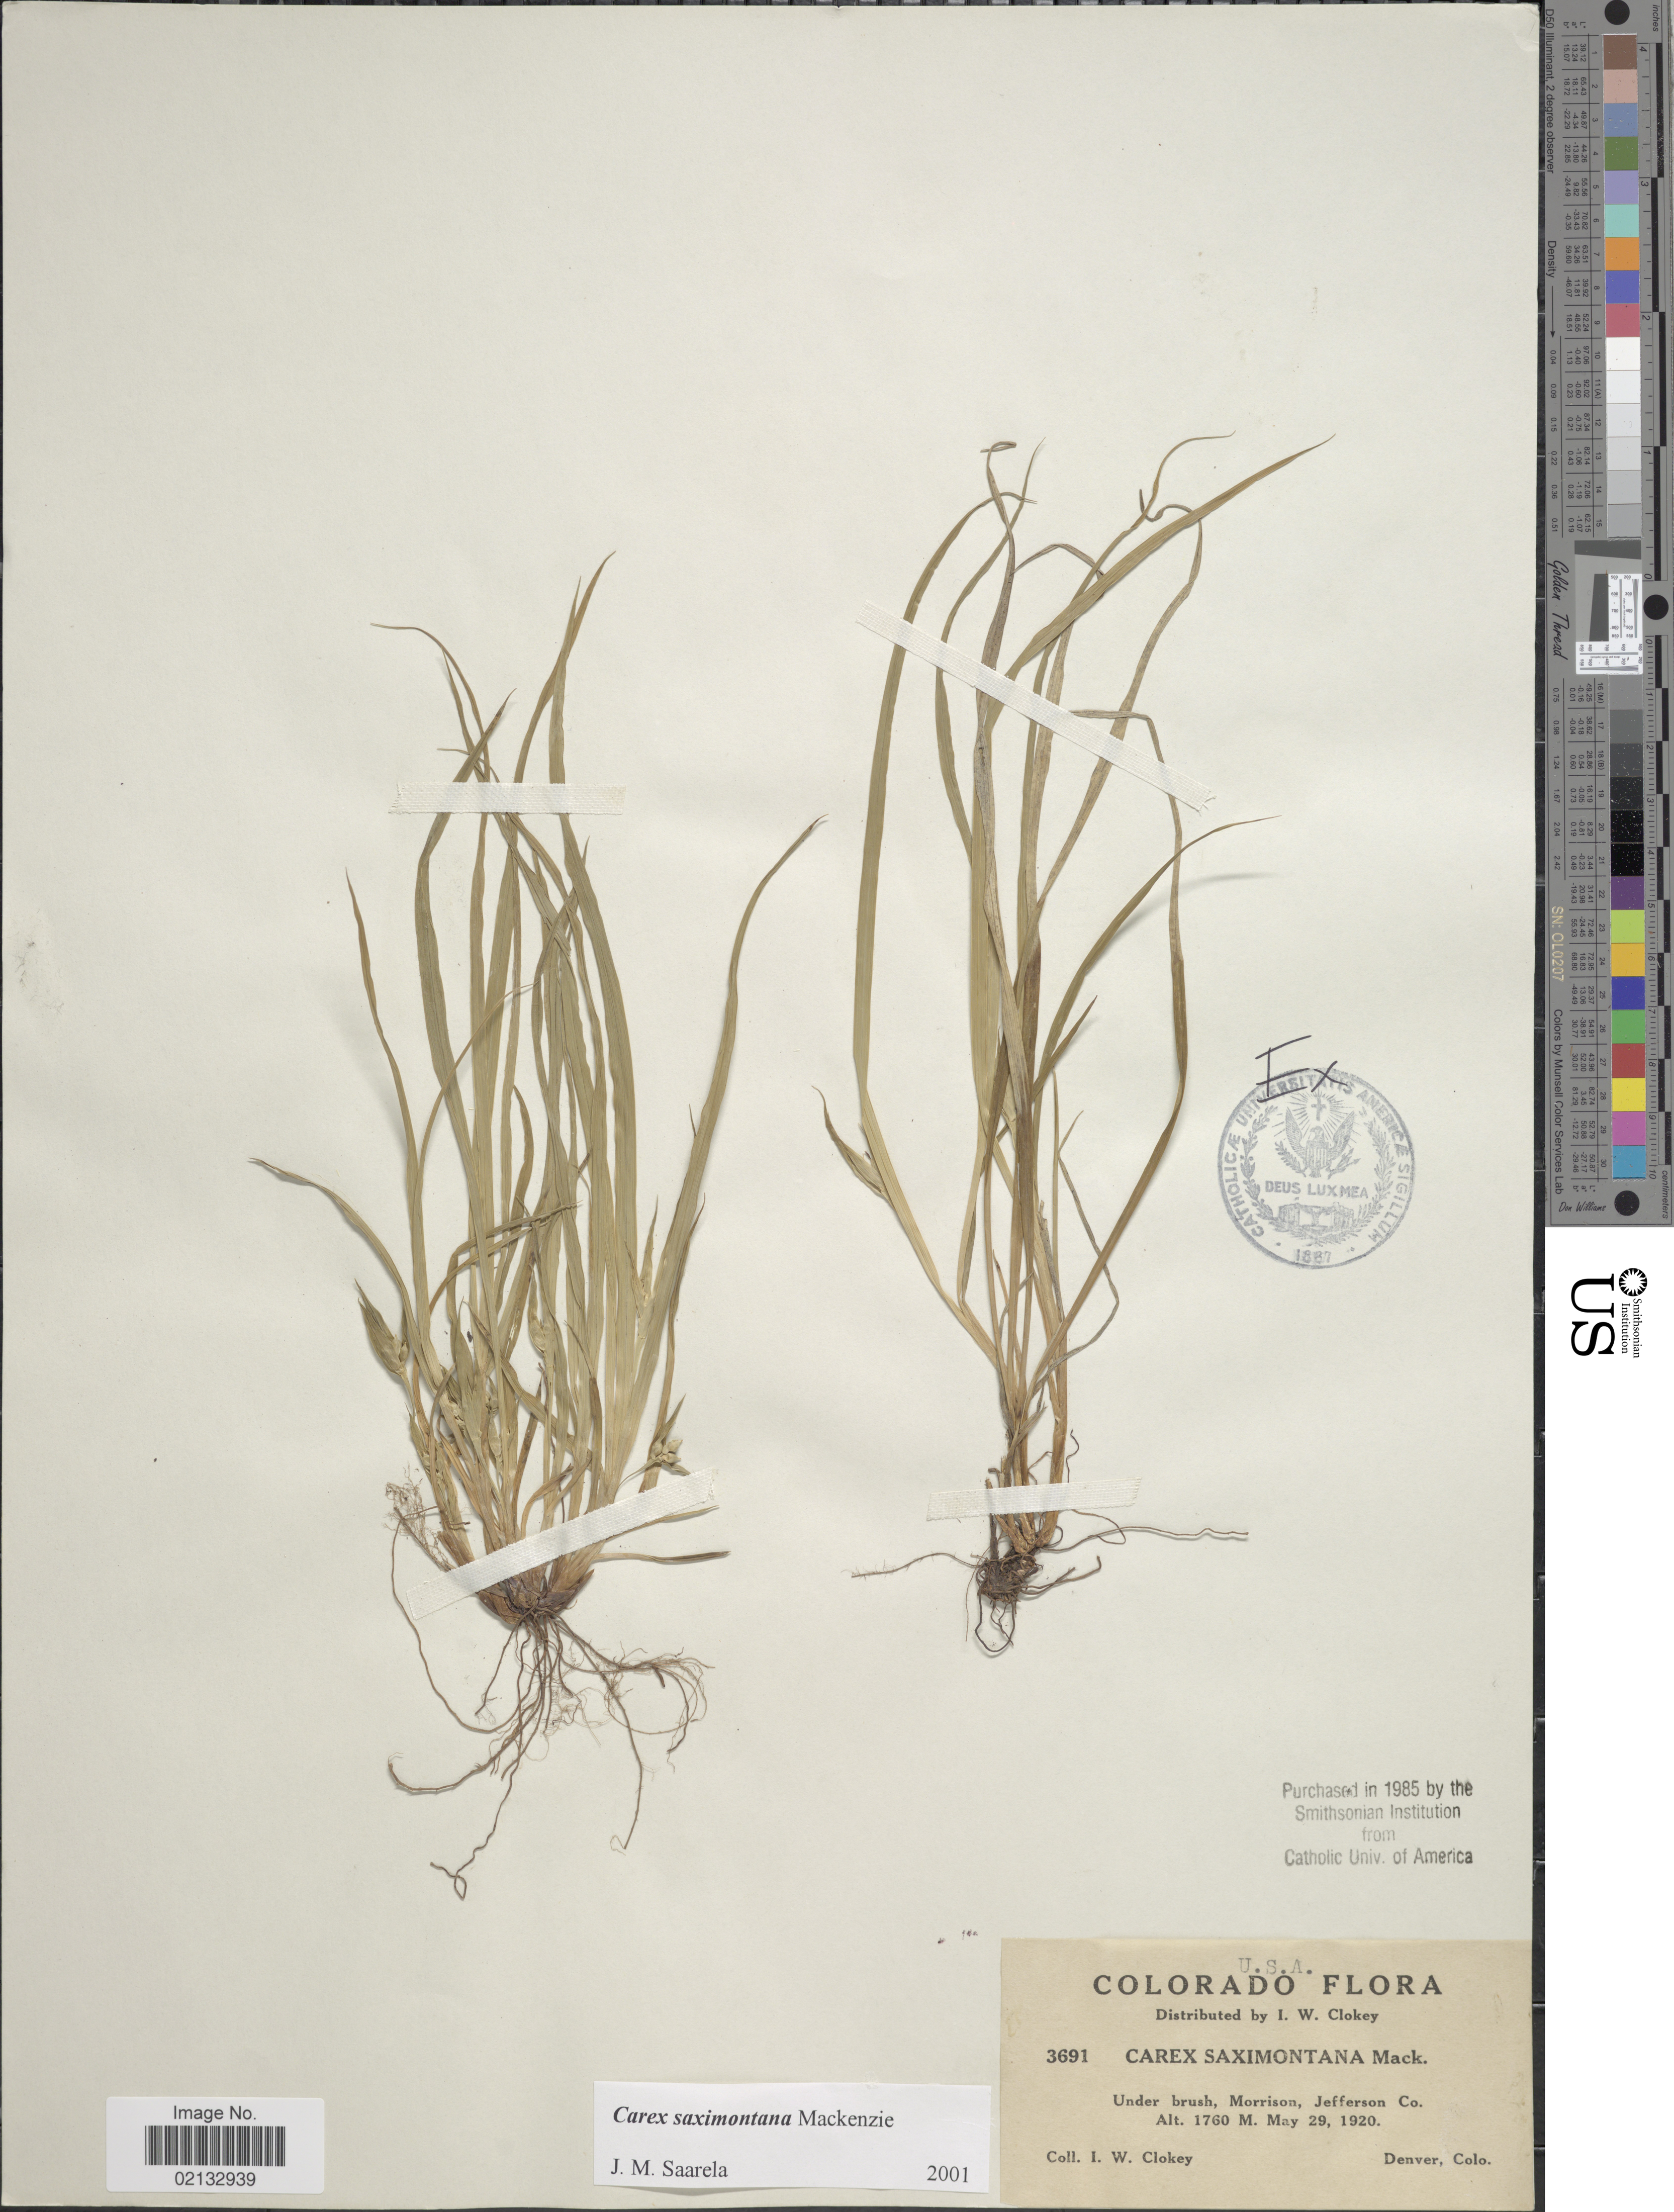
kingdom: Plantae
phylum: Tracheophyta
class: Liliopsida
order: Poales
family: Cyperaceae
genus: Carex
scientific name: Carex saximontana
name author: Mack.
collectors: I. W. Clokey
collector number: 3691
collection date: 1920-05-29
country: United States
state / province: Colorado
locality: U.S.A. Under brush, Morrison, Jefferson Co.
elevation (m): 1760